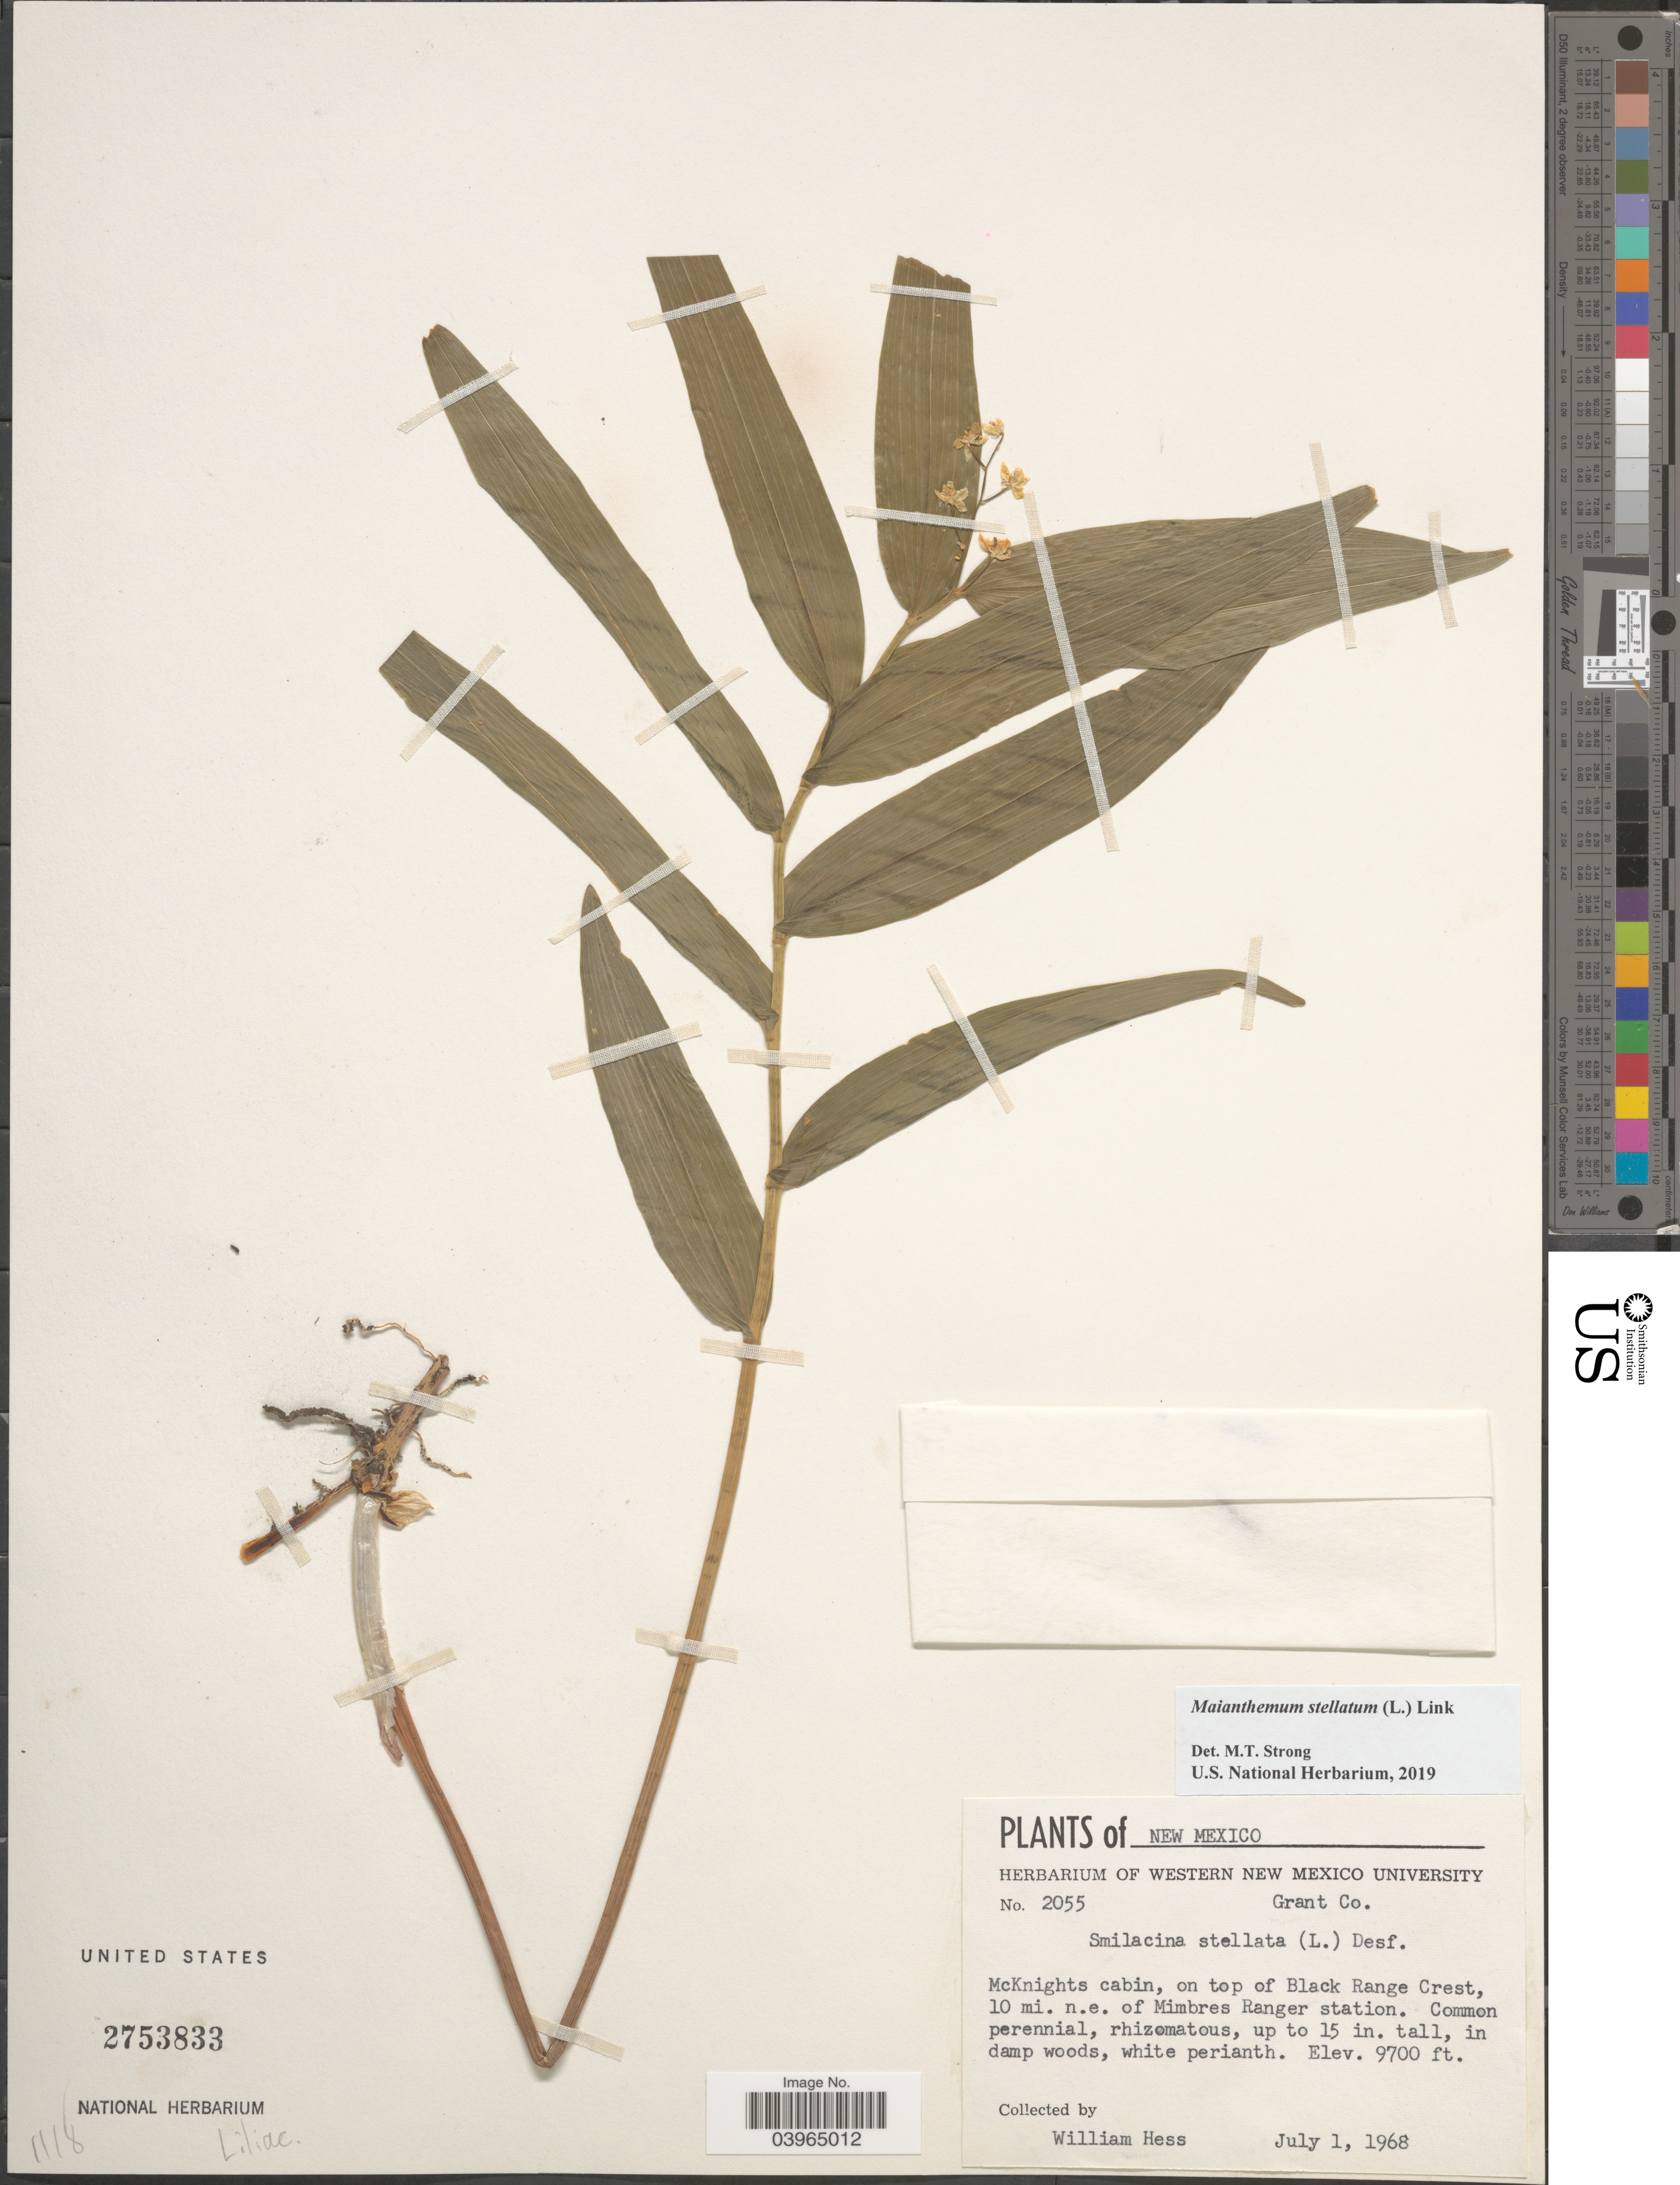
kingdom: Plantae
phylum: Tracheophyta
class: Liliopsida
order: Asparagales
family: Asparagaceae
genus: Maianthemum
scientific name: Maianthemum stellatum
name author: (L.) Link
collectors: W. Hess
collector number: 2055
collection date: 1968-07-01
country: United States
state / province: New Mexico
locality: Grant Co. McKnights cabin, on top of Black Range Crest, 10 mi. n.e. of Mimbres Ranger station.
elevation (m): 2957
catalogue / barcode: US 2753833